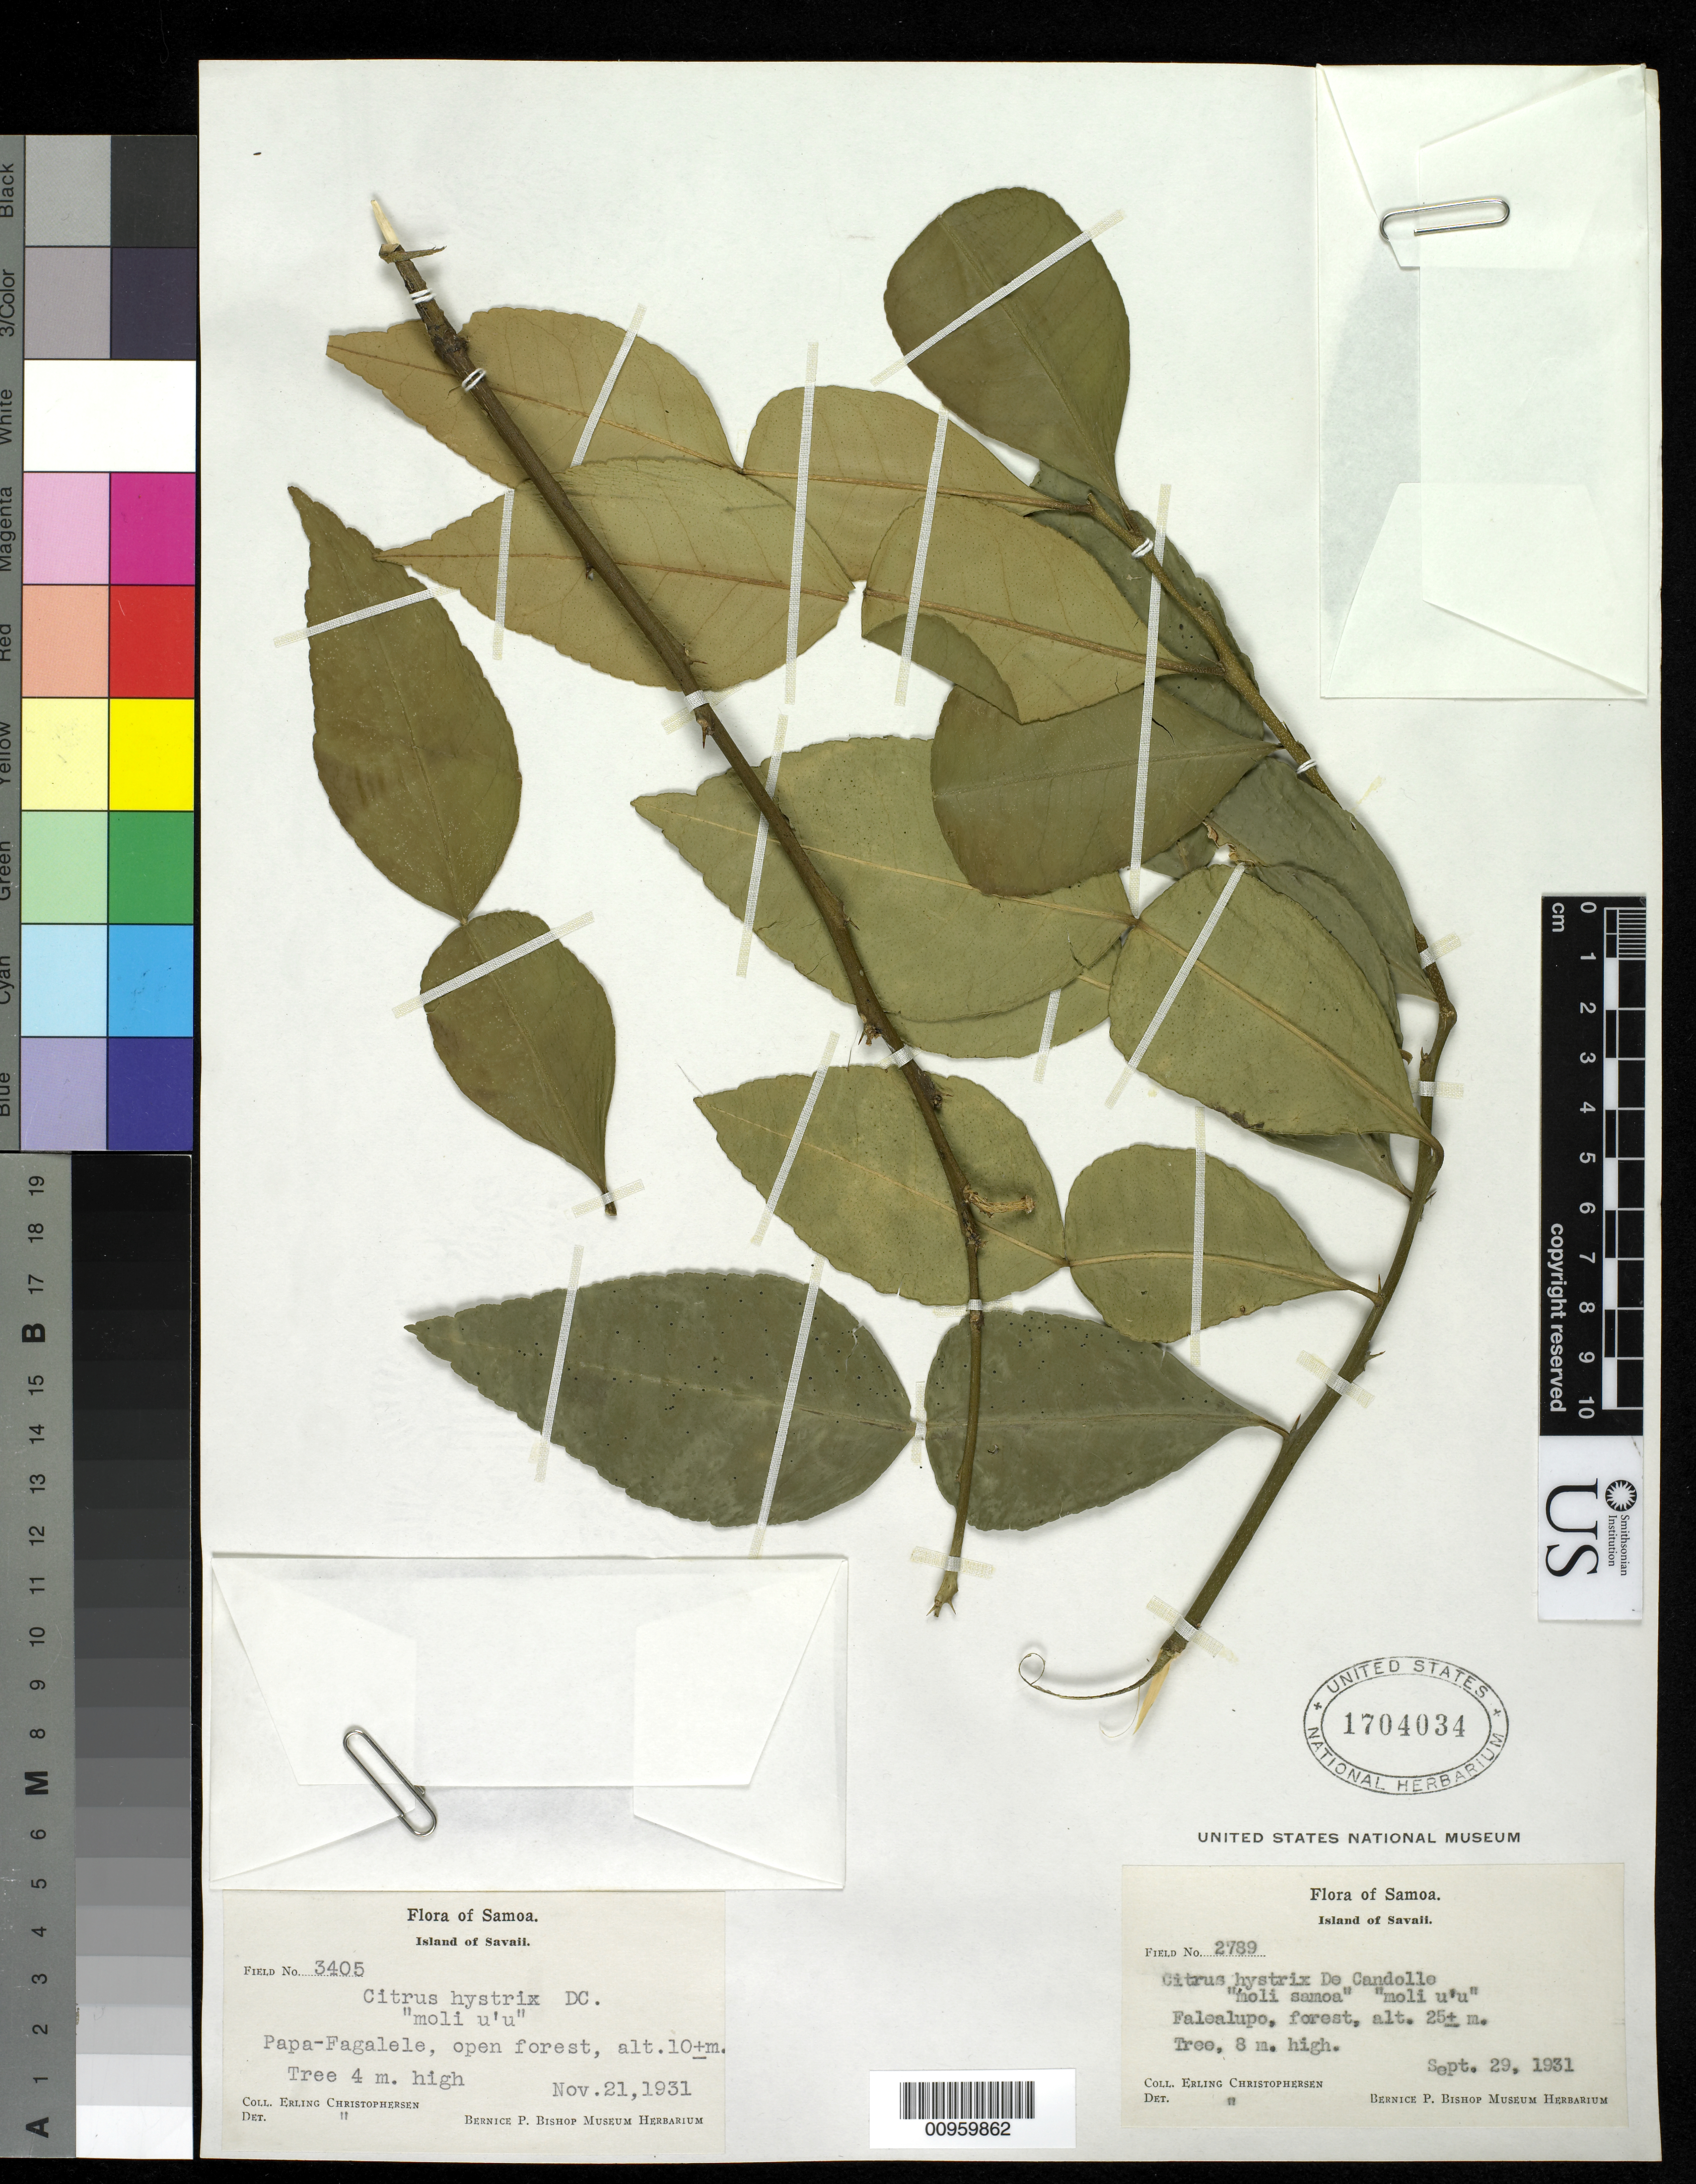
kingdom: Plantae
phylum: Tracheophyta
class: Magnoliopsida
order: Sapindales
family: Rutaceae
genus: Citrus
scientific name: Citrus hystrix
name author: DC.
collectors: E. Christophersen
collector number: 2789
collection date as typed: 29 Sep 1931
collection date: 1931-09-29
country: Samoa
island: Savai'i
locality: Falealupo, forest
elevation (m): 25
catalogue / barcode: US 1704034